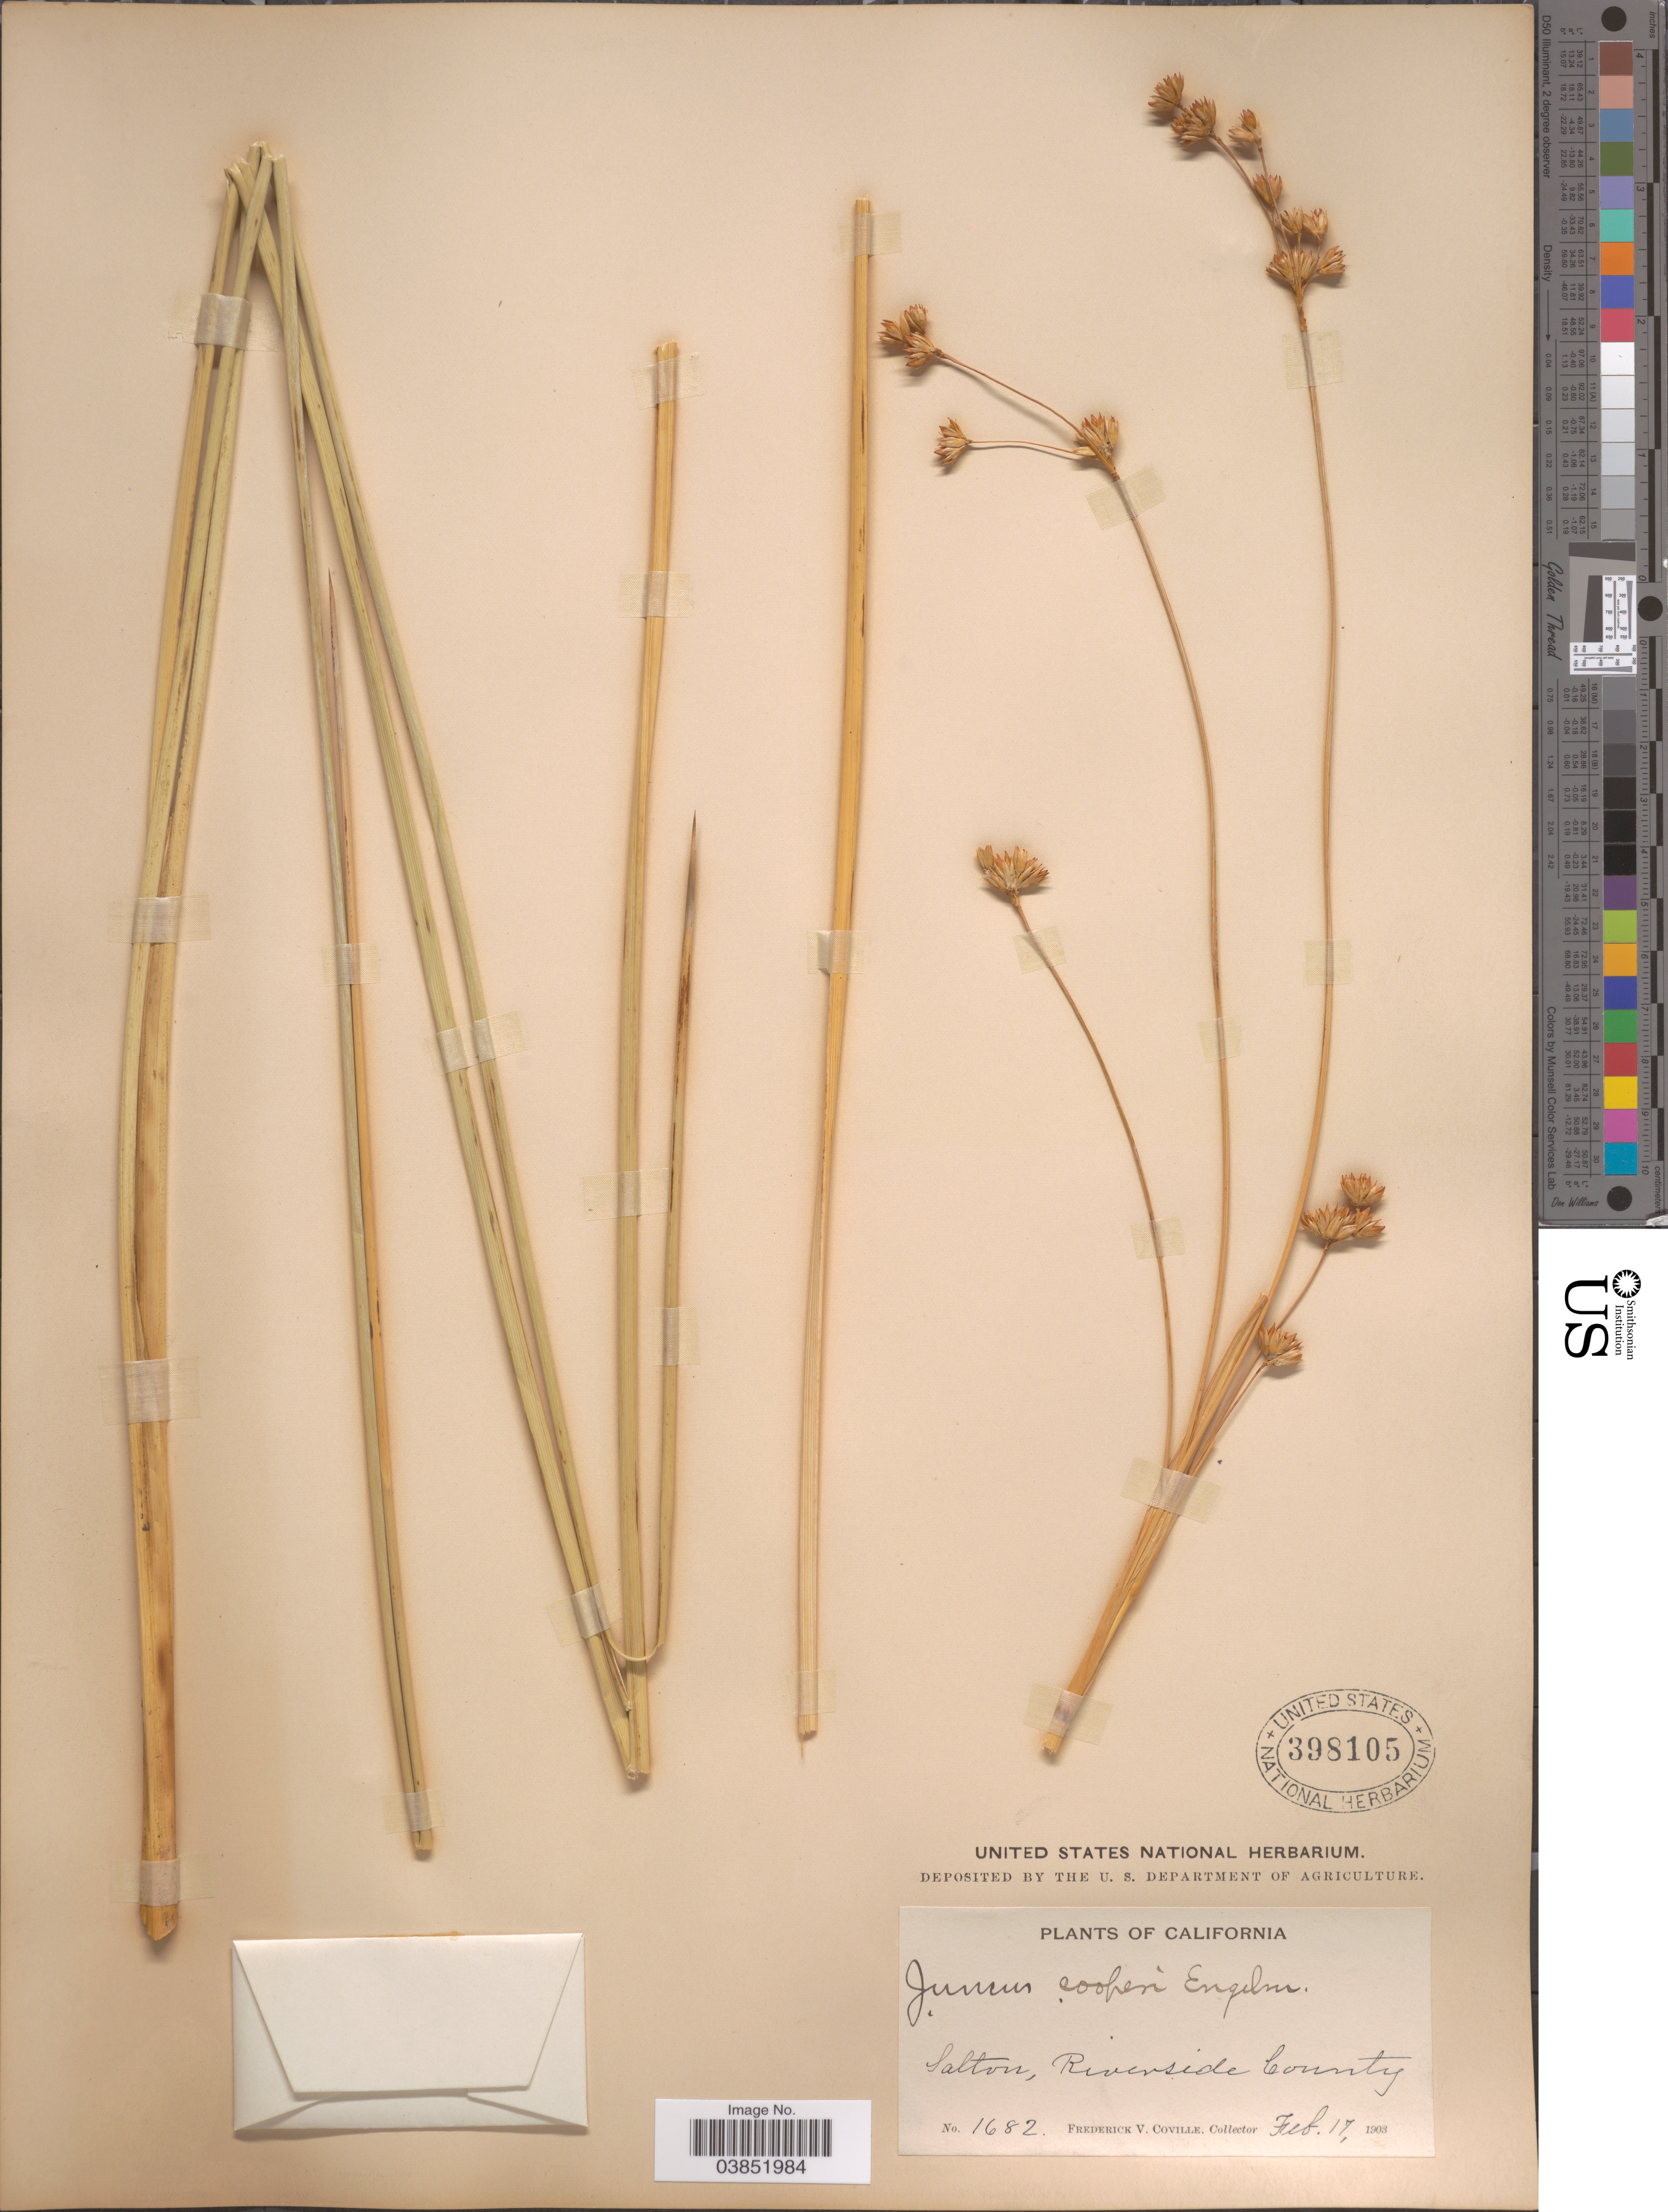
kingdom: Plantae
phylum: Tracheophyta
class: Liliopsida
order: Poales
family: Juncaceae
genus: Juncus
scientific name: Juncus cooperi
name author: Engelm.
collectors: F. V. Coville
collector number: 1682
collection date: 1903-02-17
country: United States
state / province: California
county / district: Riverside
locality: Salton, Riverside County.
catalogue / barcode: US 398105